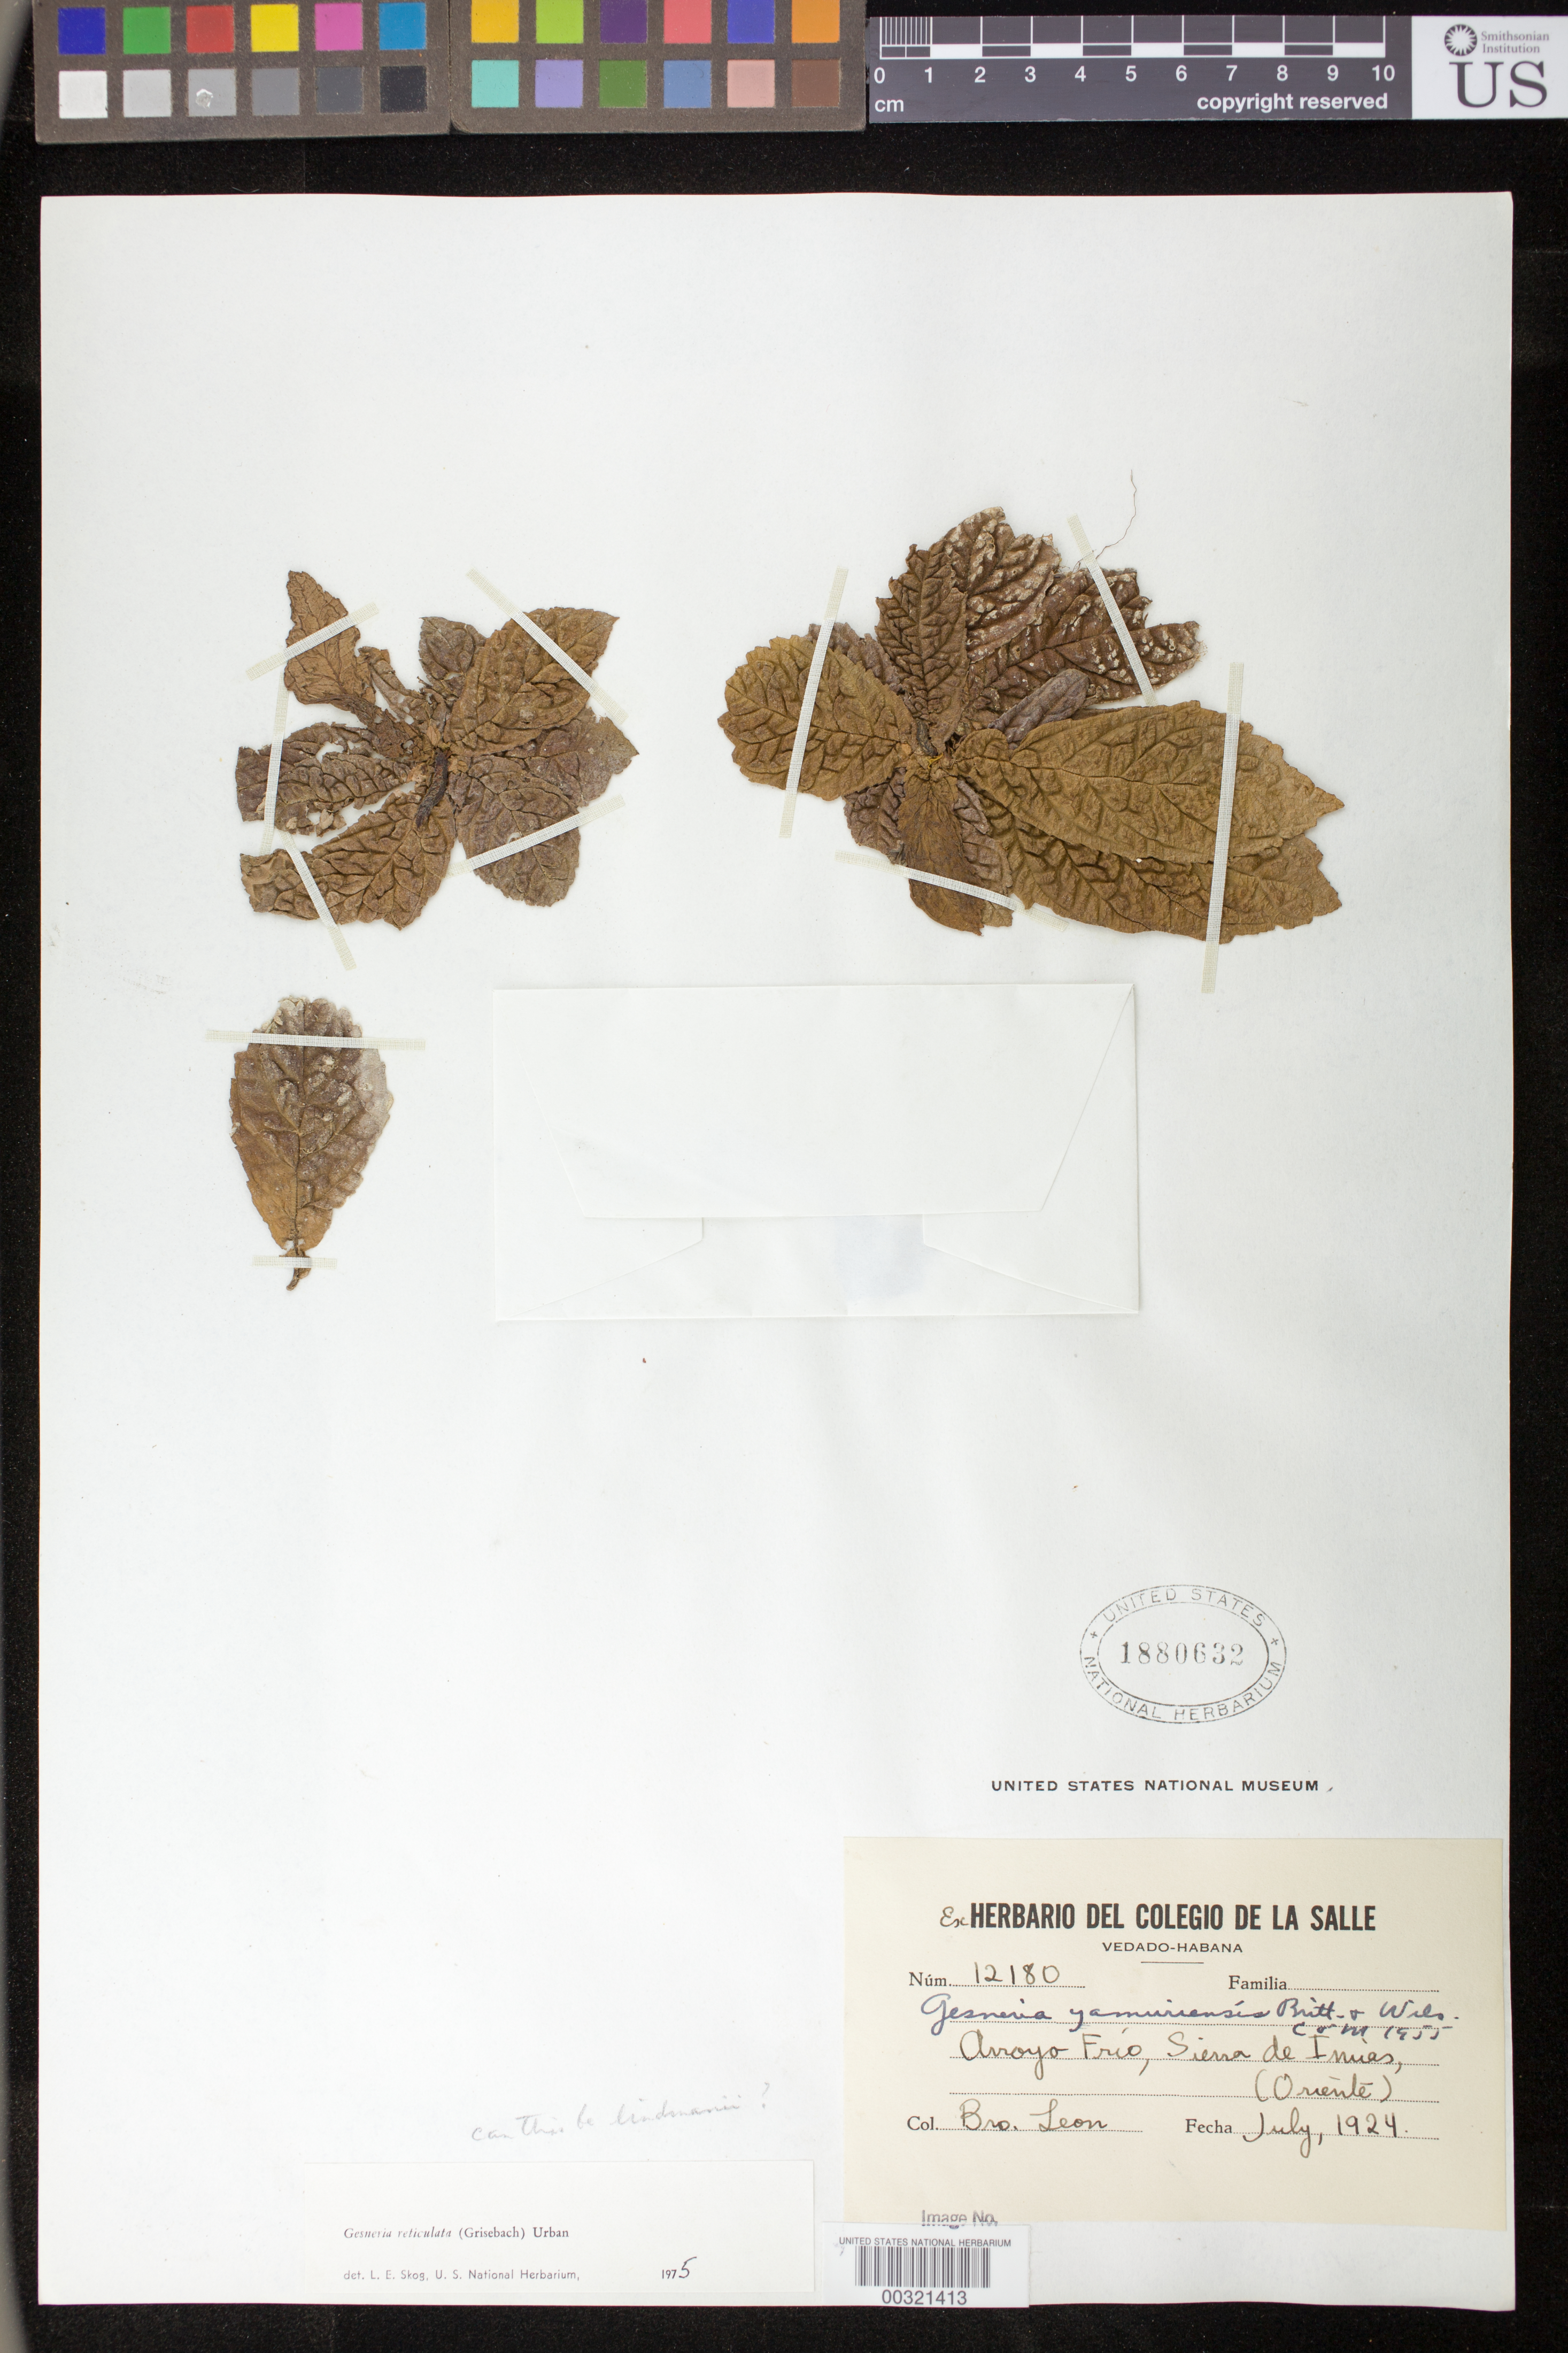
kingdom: Plantae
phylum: Tracheophyta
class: Magnoliopsida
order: Lamiales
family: Gesneriaceae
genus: Gesneria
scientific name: Gesneria reticulata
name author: (Griseb.) Urb.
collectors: F. Leon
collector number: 12180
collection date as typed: Jul 1924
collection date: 1924-07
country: Cuba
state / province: Oriente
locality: Arroyo Frio, Sierra de Inues [Imías?], so. Baracoa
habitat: On stones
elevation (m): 950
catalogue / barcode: US 1880632